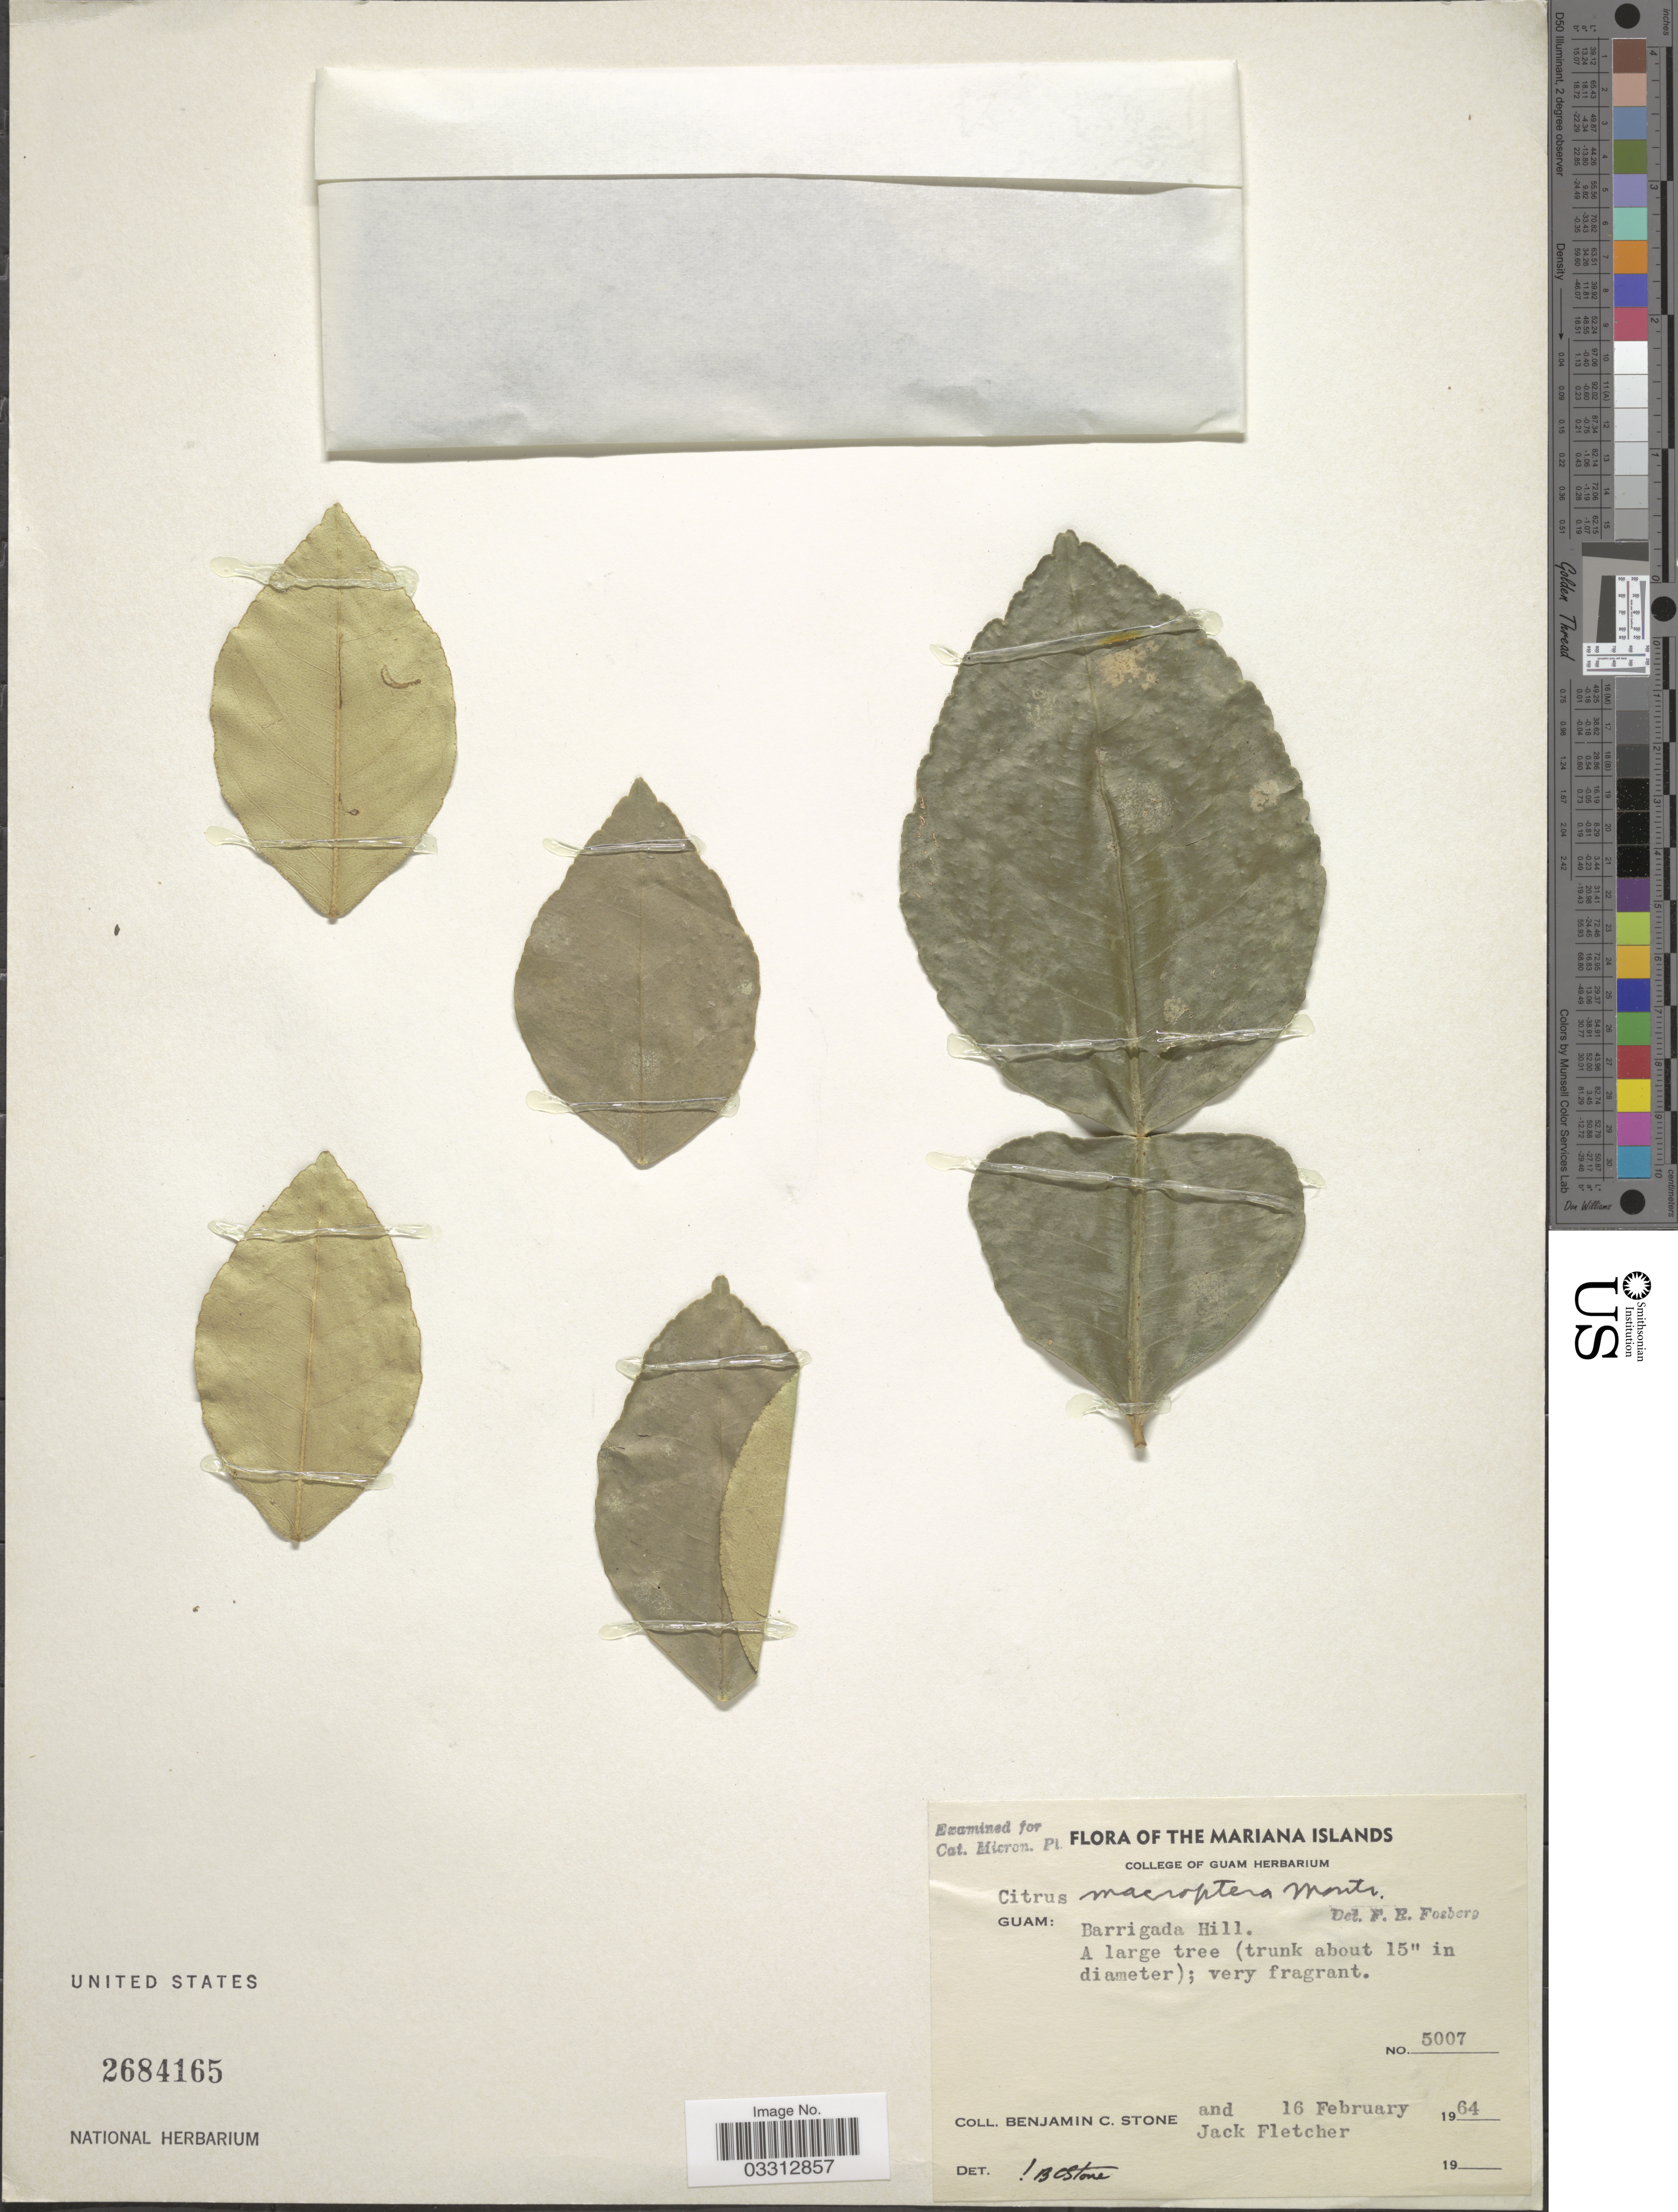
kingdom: Plantae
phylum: Tracheophyta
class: Magnoliopsida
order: Sapindales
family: Rutaceae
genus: Citrus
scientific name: Citrus macroptera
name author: Montrouz.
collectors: B. C. Stone & J. Fletcher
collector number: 5007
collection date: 1964-02-16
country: Guam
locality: The Mariana Islands, Barrigada Hill.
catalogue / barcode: US 2684165